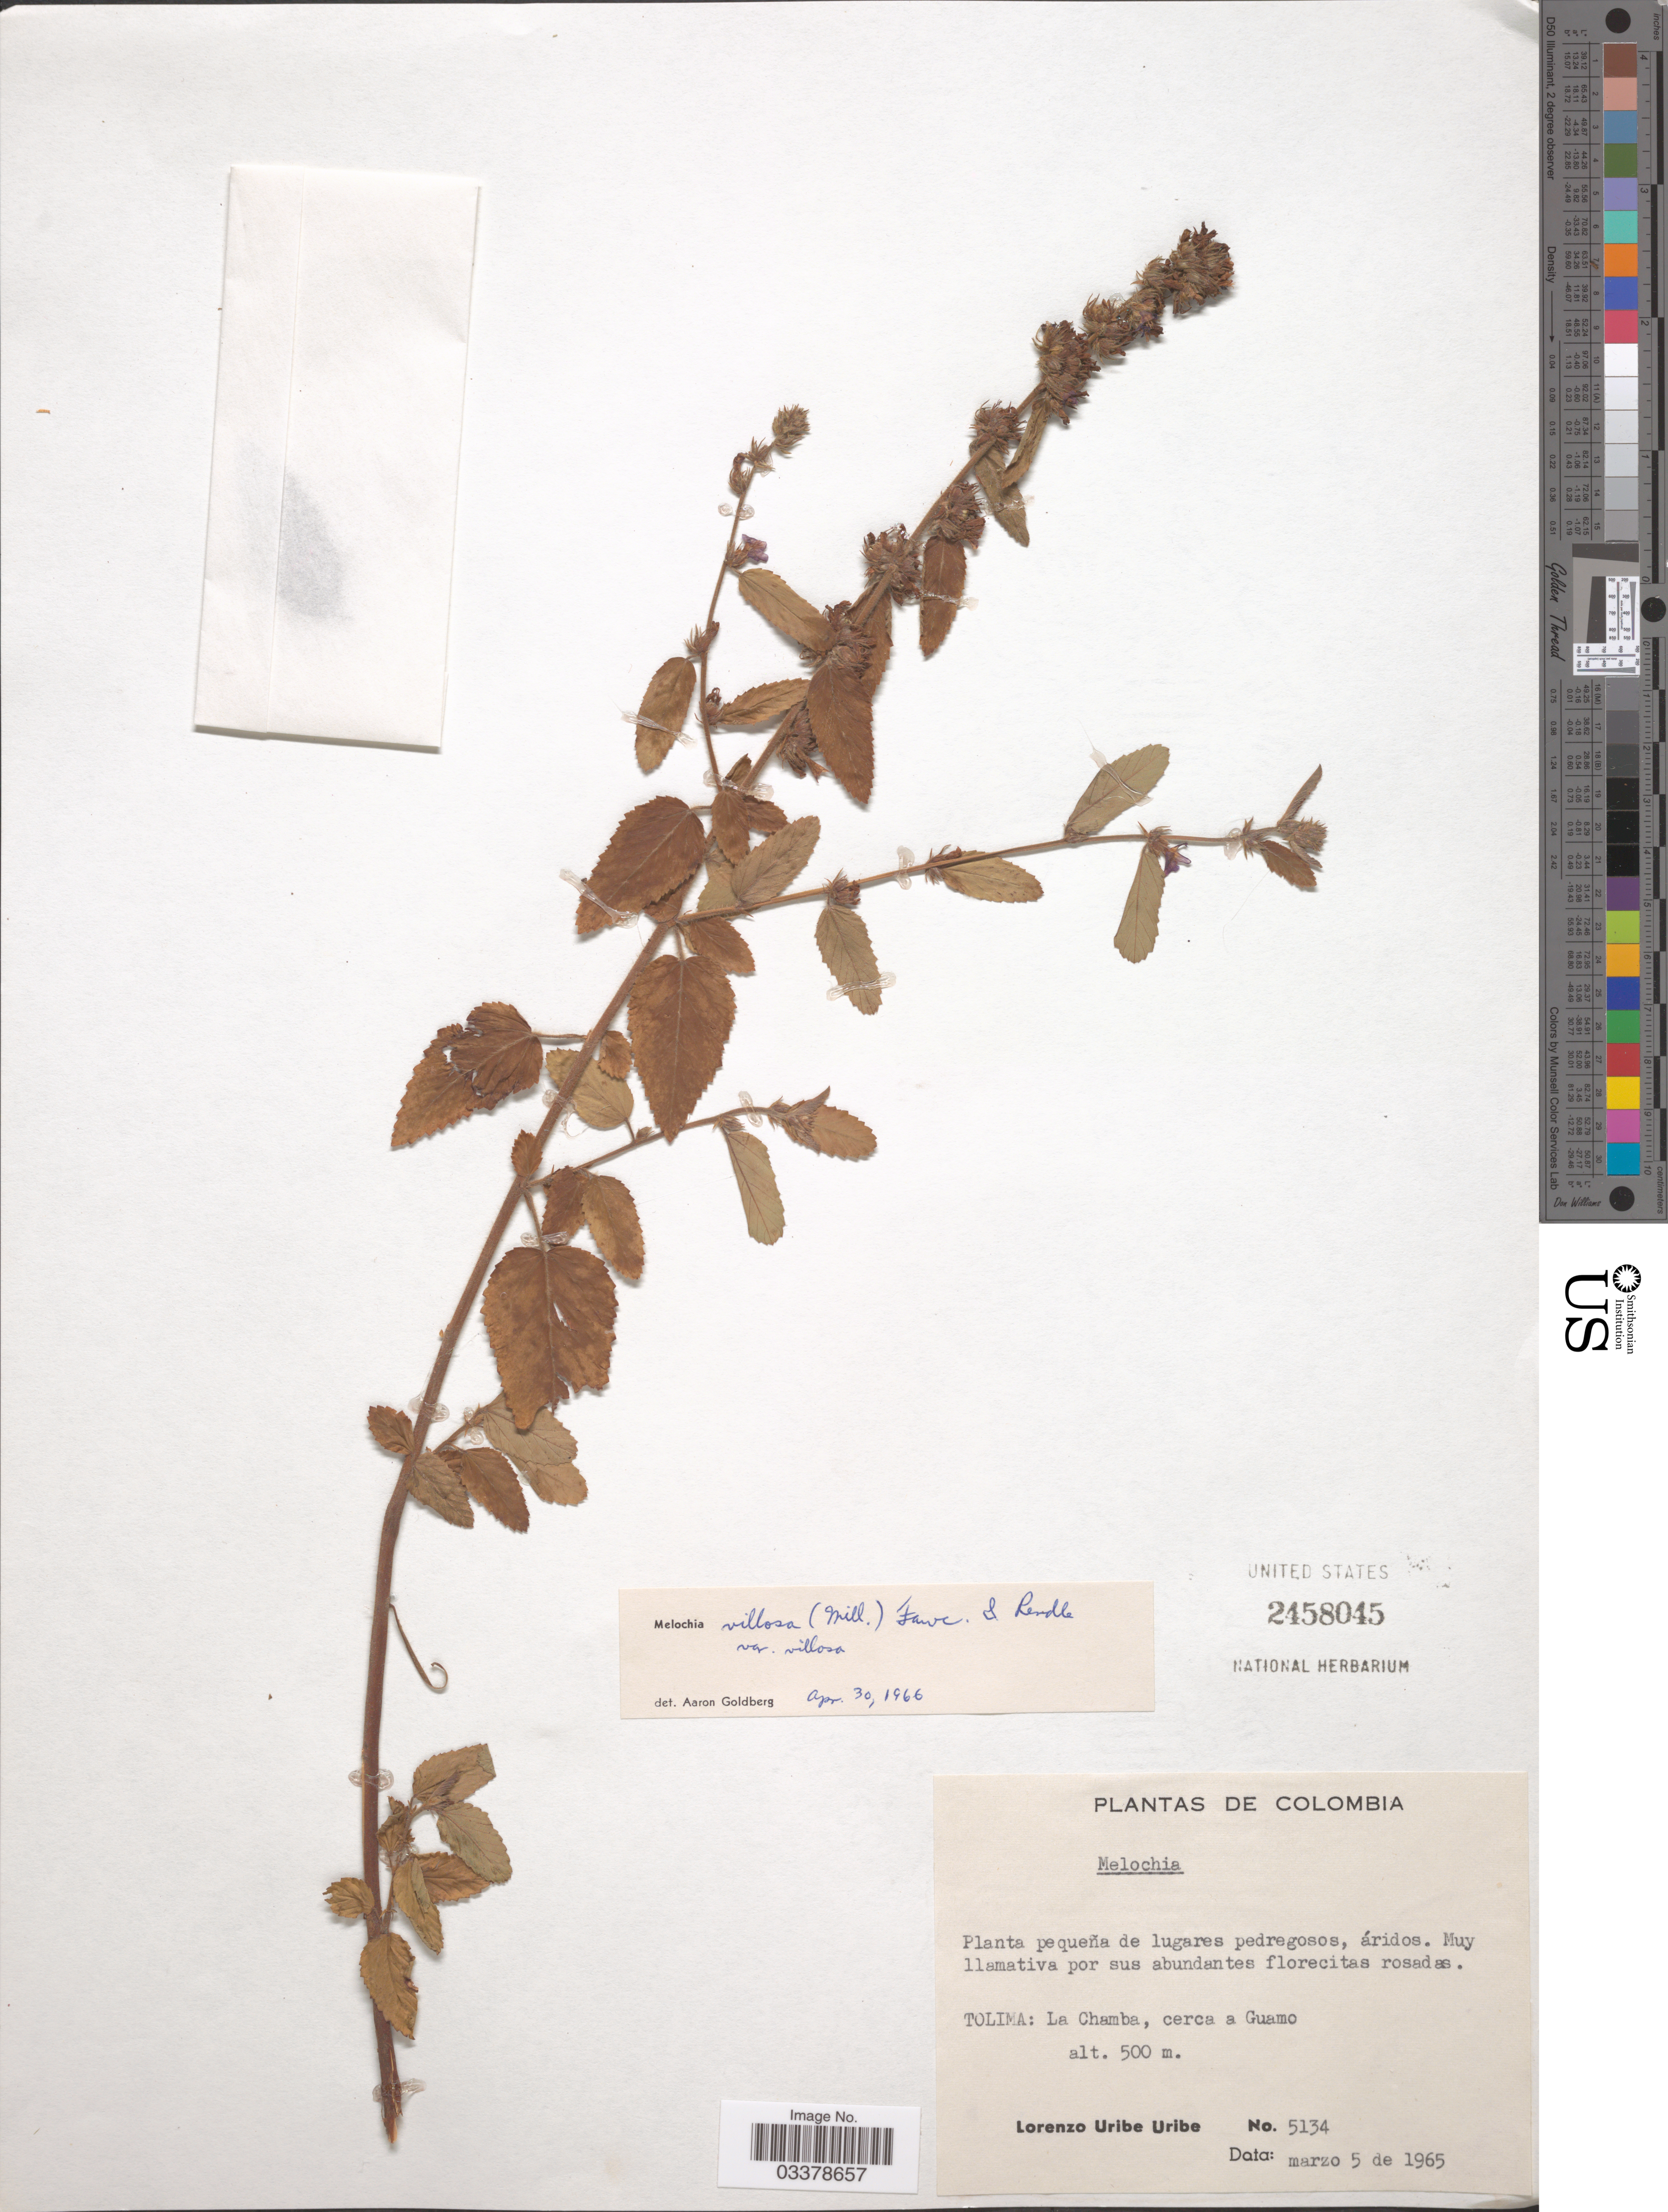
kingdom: Plantae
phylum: Tracheophyta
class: Magnoliopsida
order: Malvales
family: Malvaceae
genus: Melochia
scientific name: Melochia spicata var. spicata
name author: (L.) Fryxell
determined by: Dorr, L. J., (BOT), Smithsonian Institution - National Museum of Natural History (UNITED STATES)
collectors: L. Uribe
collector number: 5134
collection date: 1965-03-05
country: Colombia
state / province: Tolima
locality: La Chamba, cerca a Guamo.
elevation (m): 500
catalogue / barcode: US 2458045